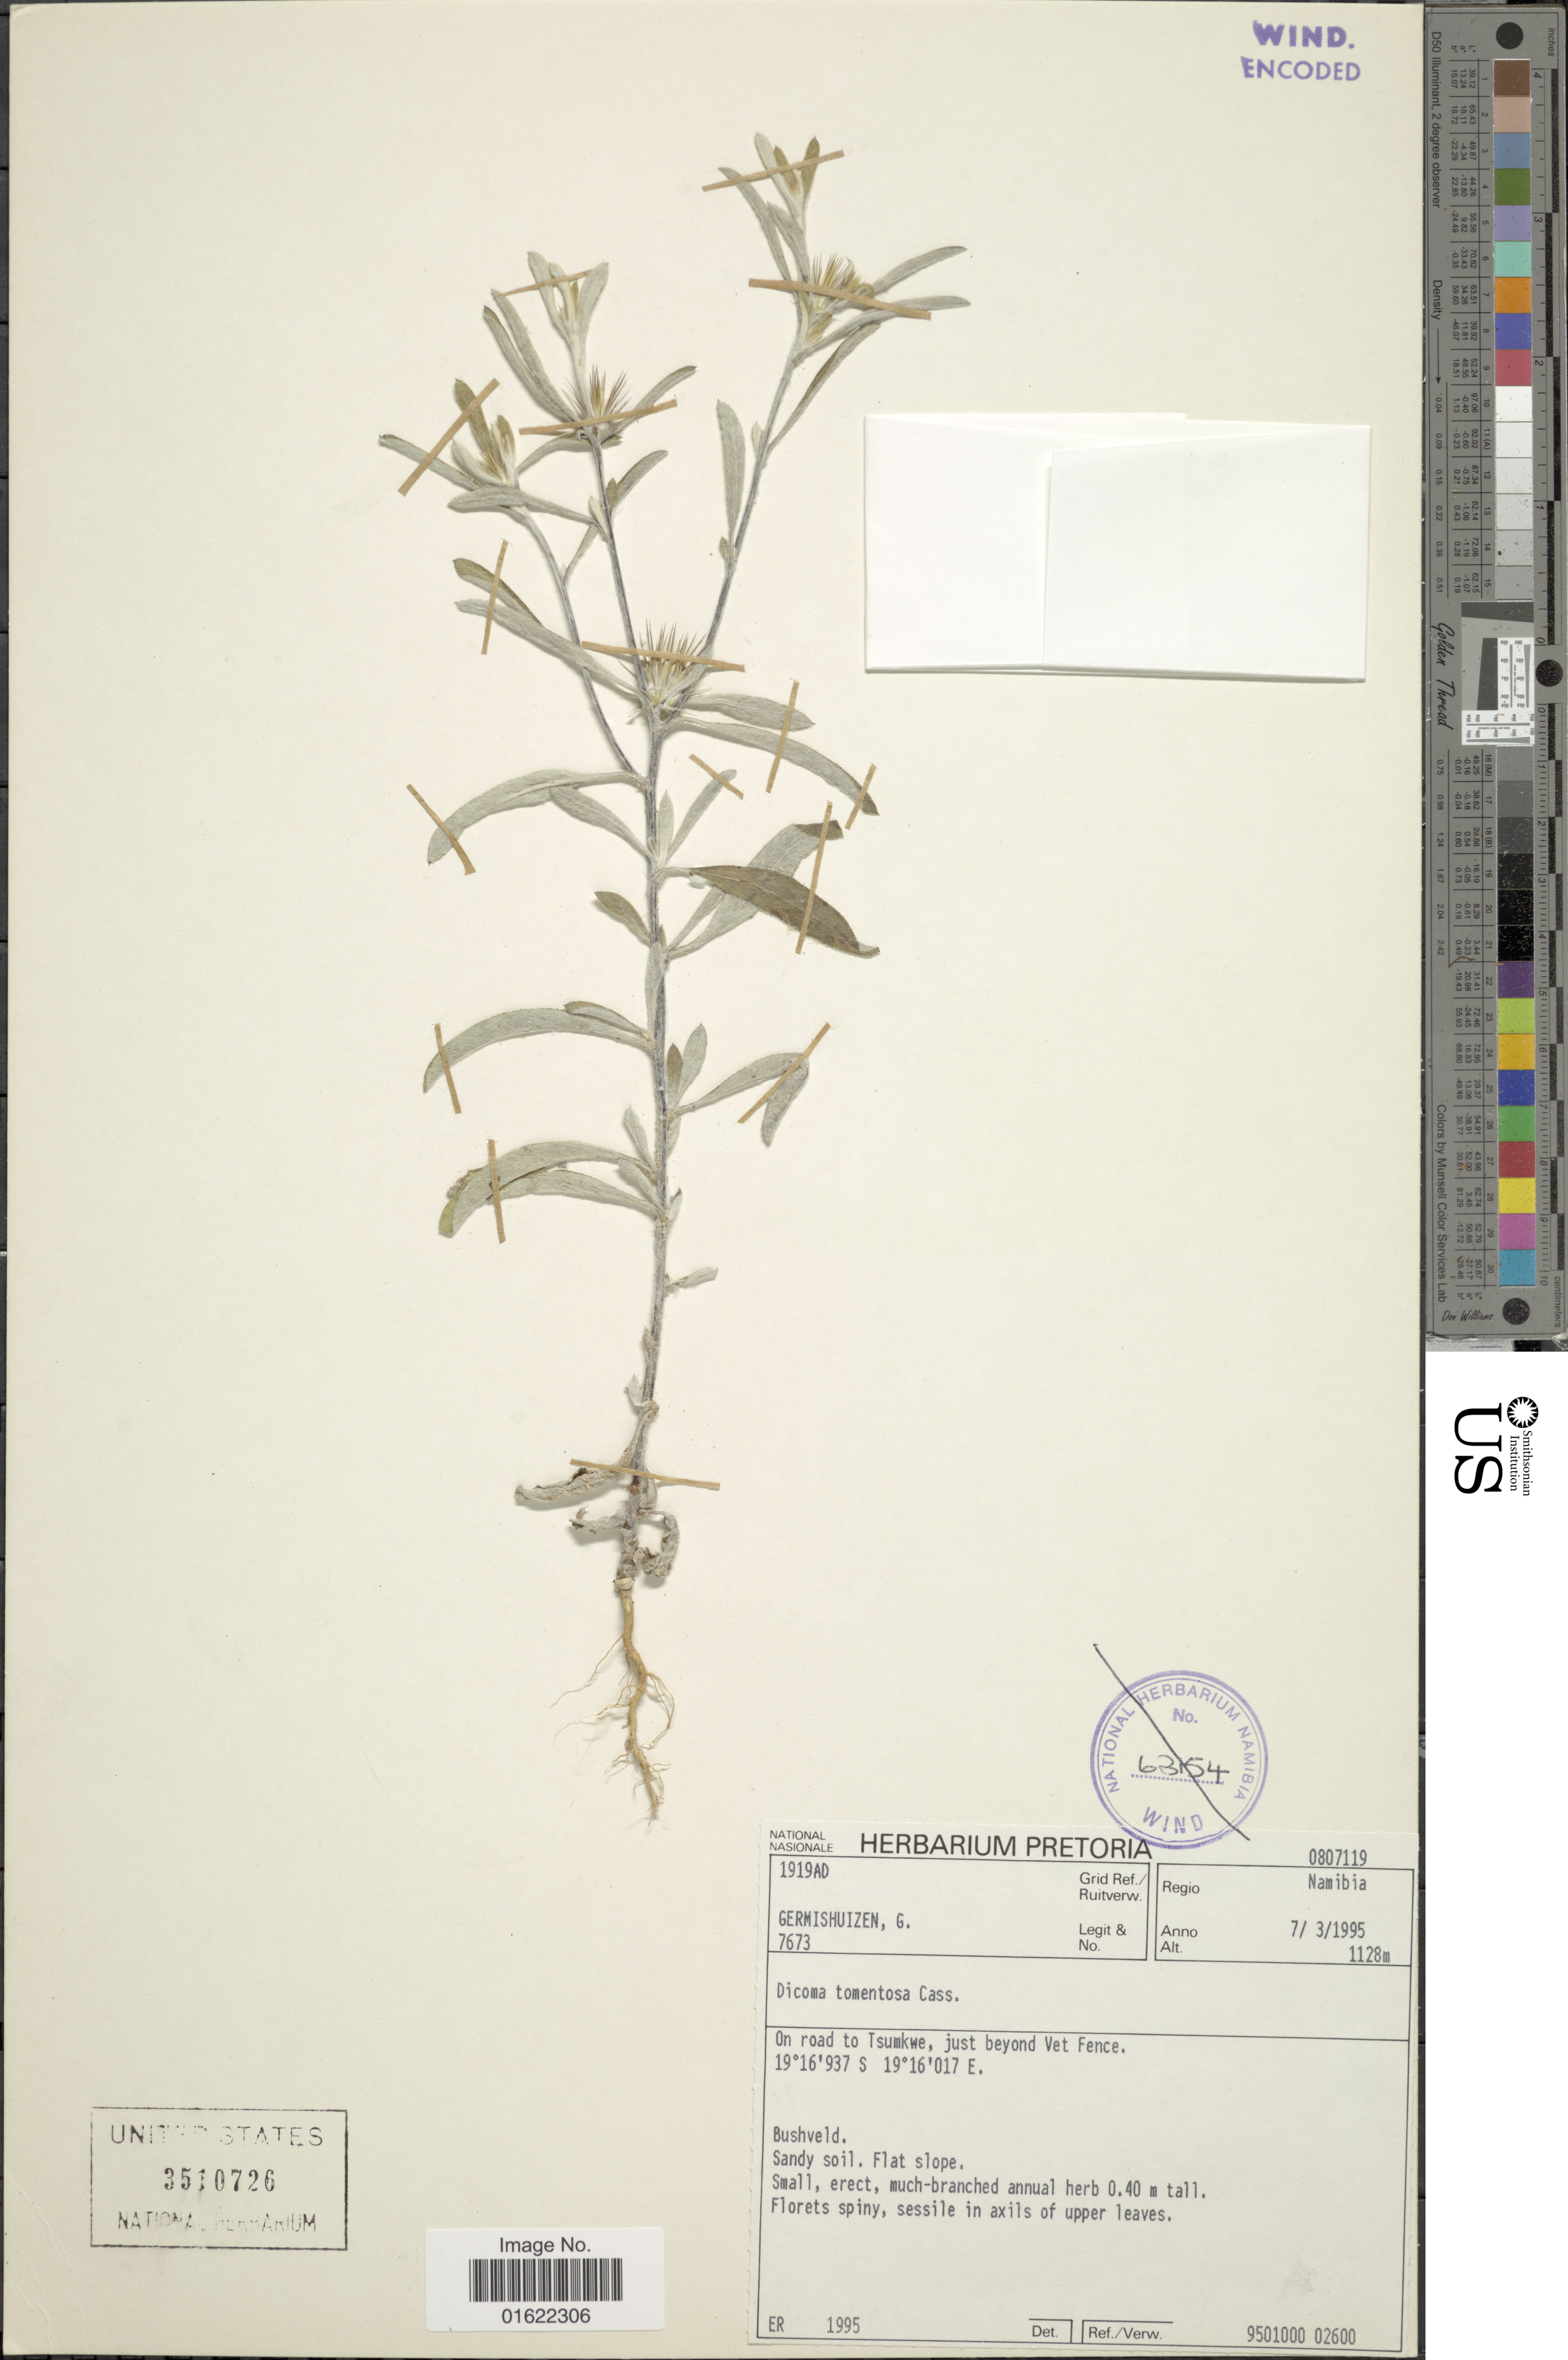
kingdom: Plantae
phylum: Tracheophyta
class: Magnoliopsida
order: Asterales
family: Asteraceae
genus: Dicoma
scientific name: Dicoma tomentosa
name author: Cass.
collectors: G. Germishuizen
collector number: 7673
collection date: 1995-03-07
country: Namibia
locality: On road to Tsumkwe, just beyond Vet Fence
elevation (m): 1128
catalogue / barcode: US 3510726